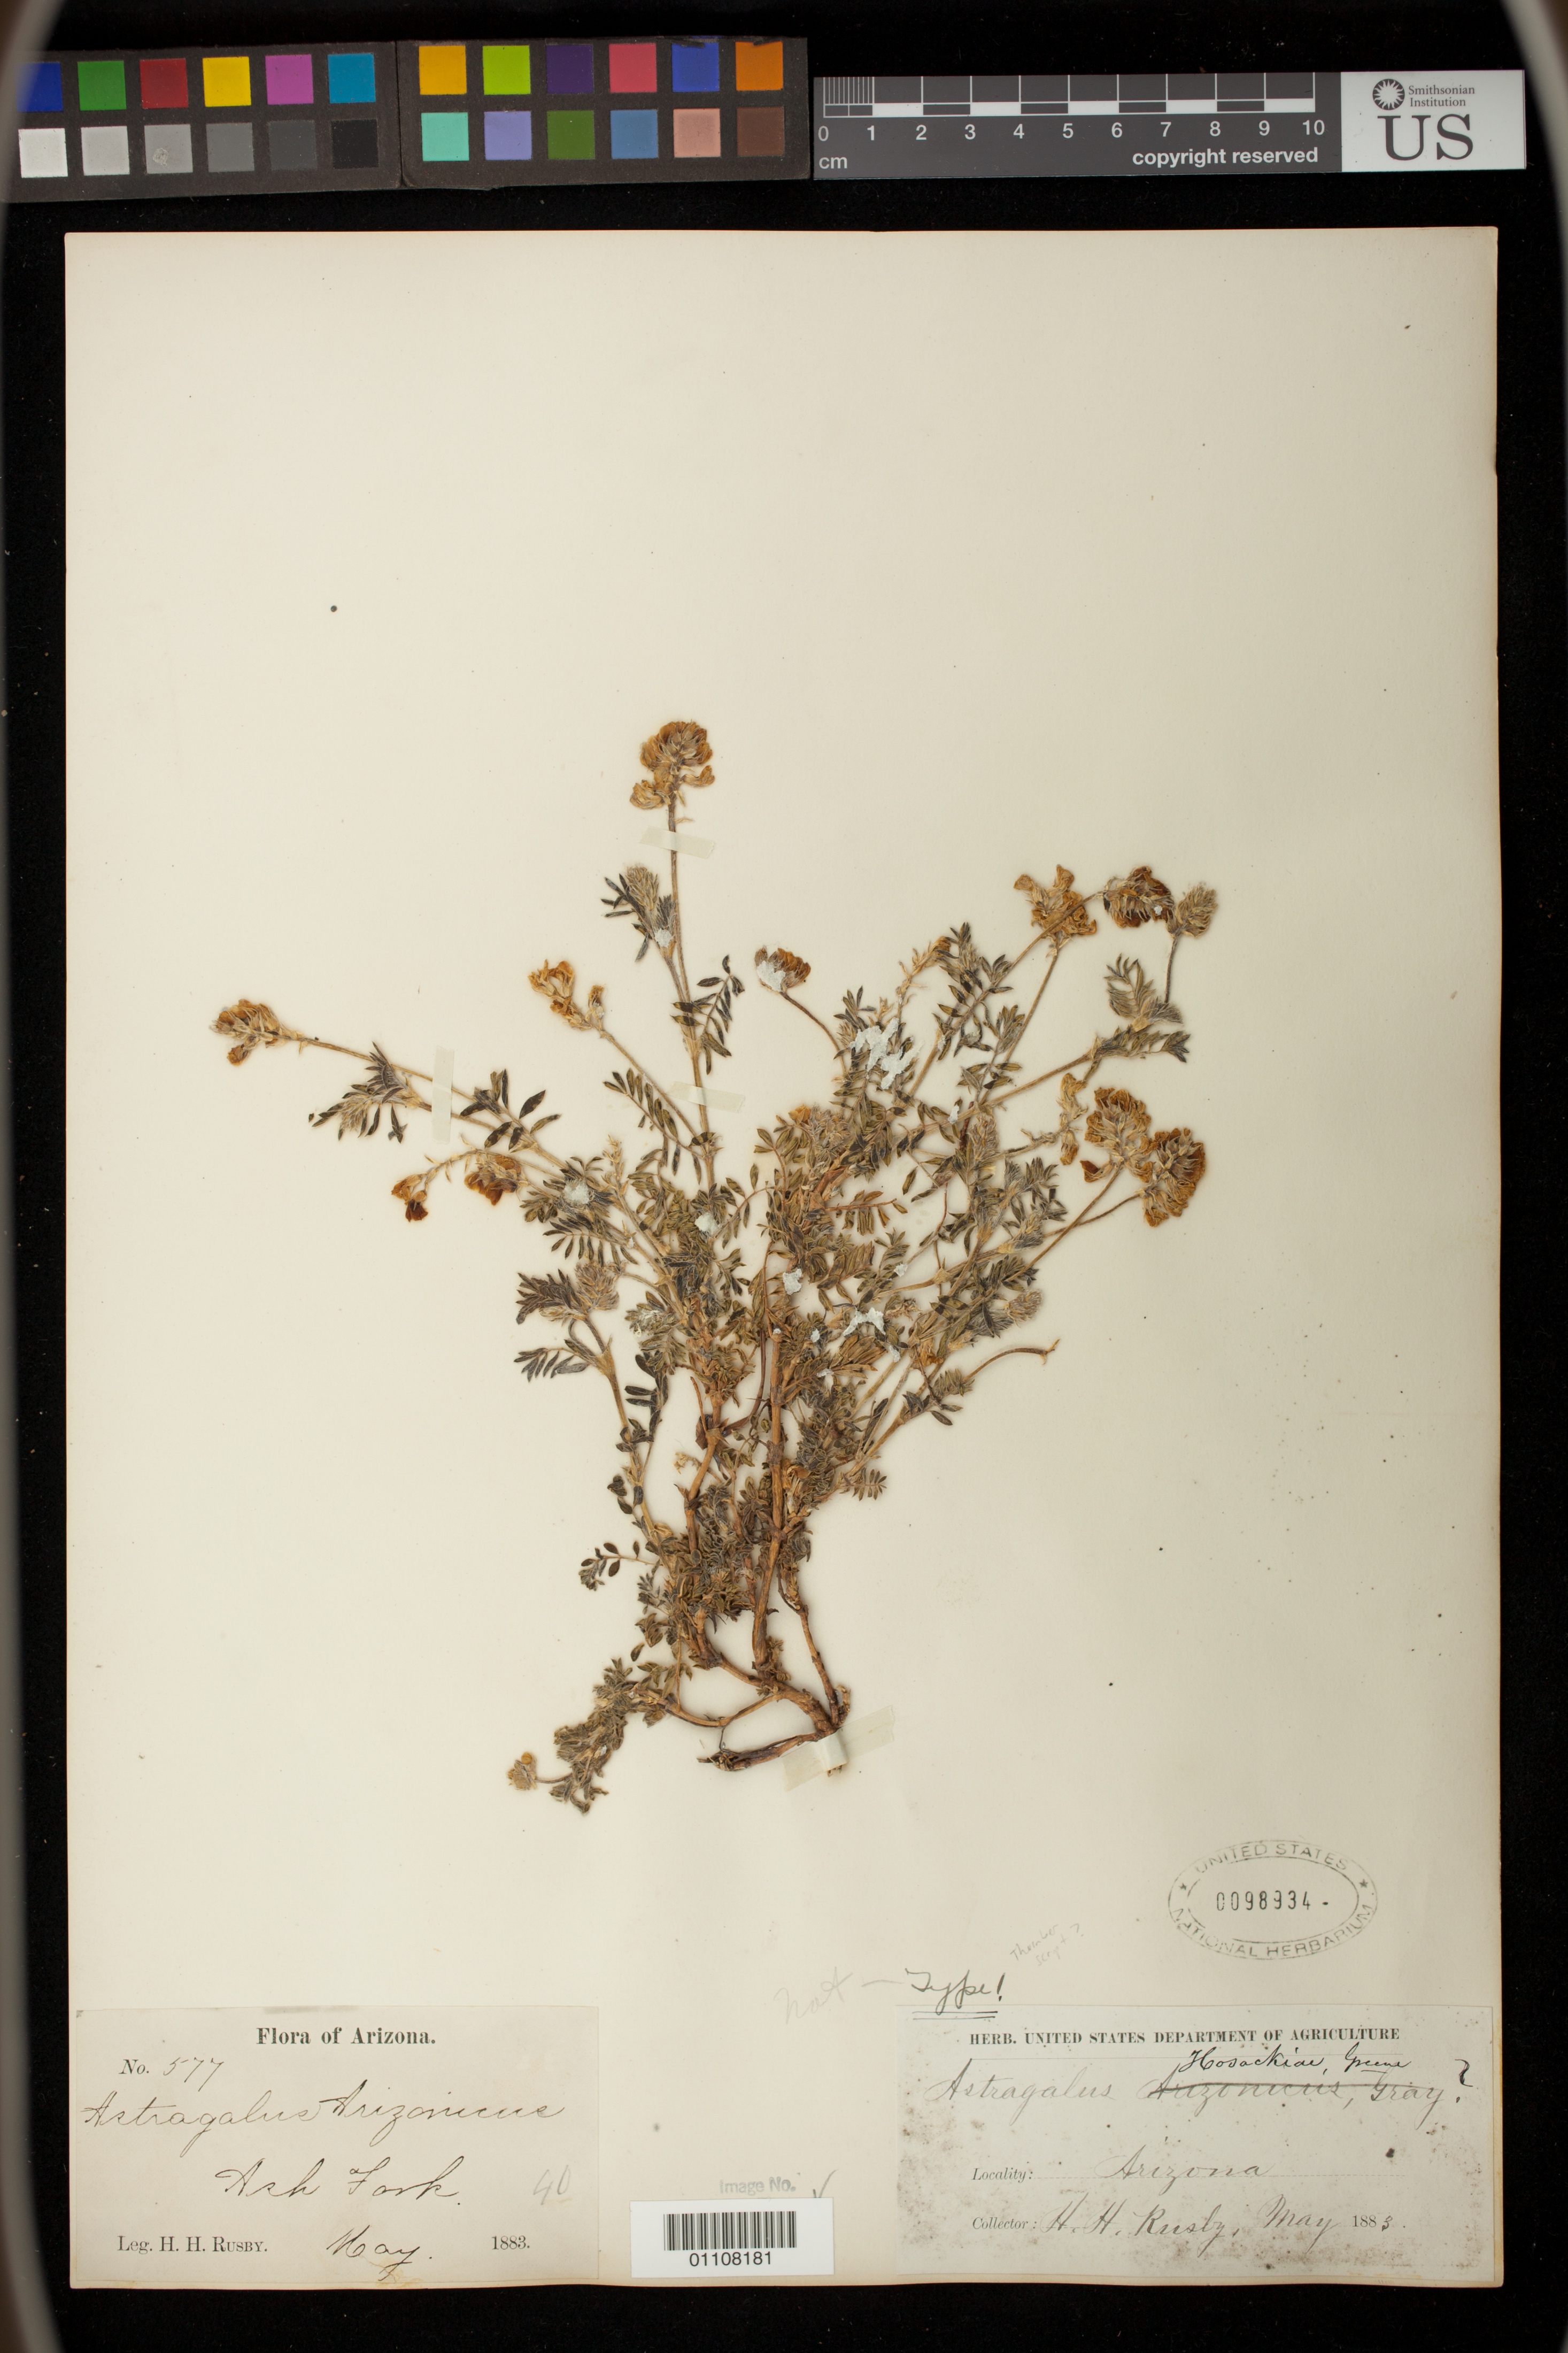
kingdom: Plantae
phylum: Tracheophyta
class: Magnoliopsida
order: Fabales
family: Fabaceae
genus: Astragalus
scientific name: Astragalus hosackiae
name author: Greene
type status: Possible Type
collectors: H. H. Rusby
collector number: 577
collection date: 1883-05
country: United States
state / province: Arizona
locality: Ash Fork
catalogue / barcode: US 98934